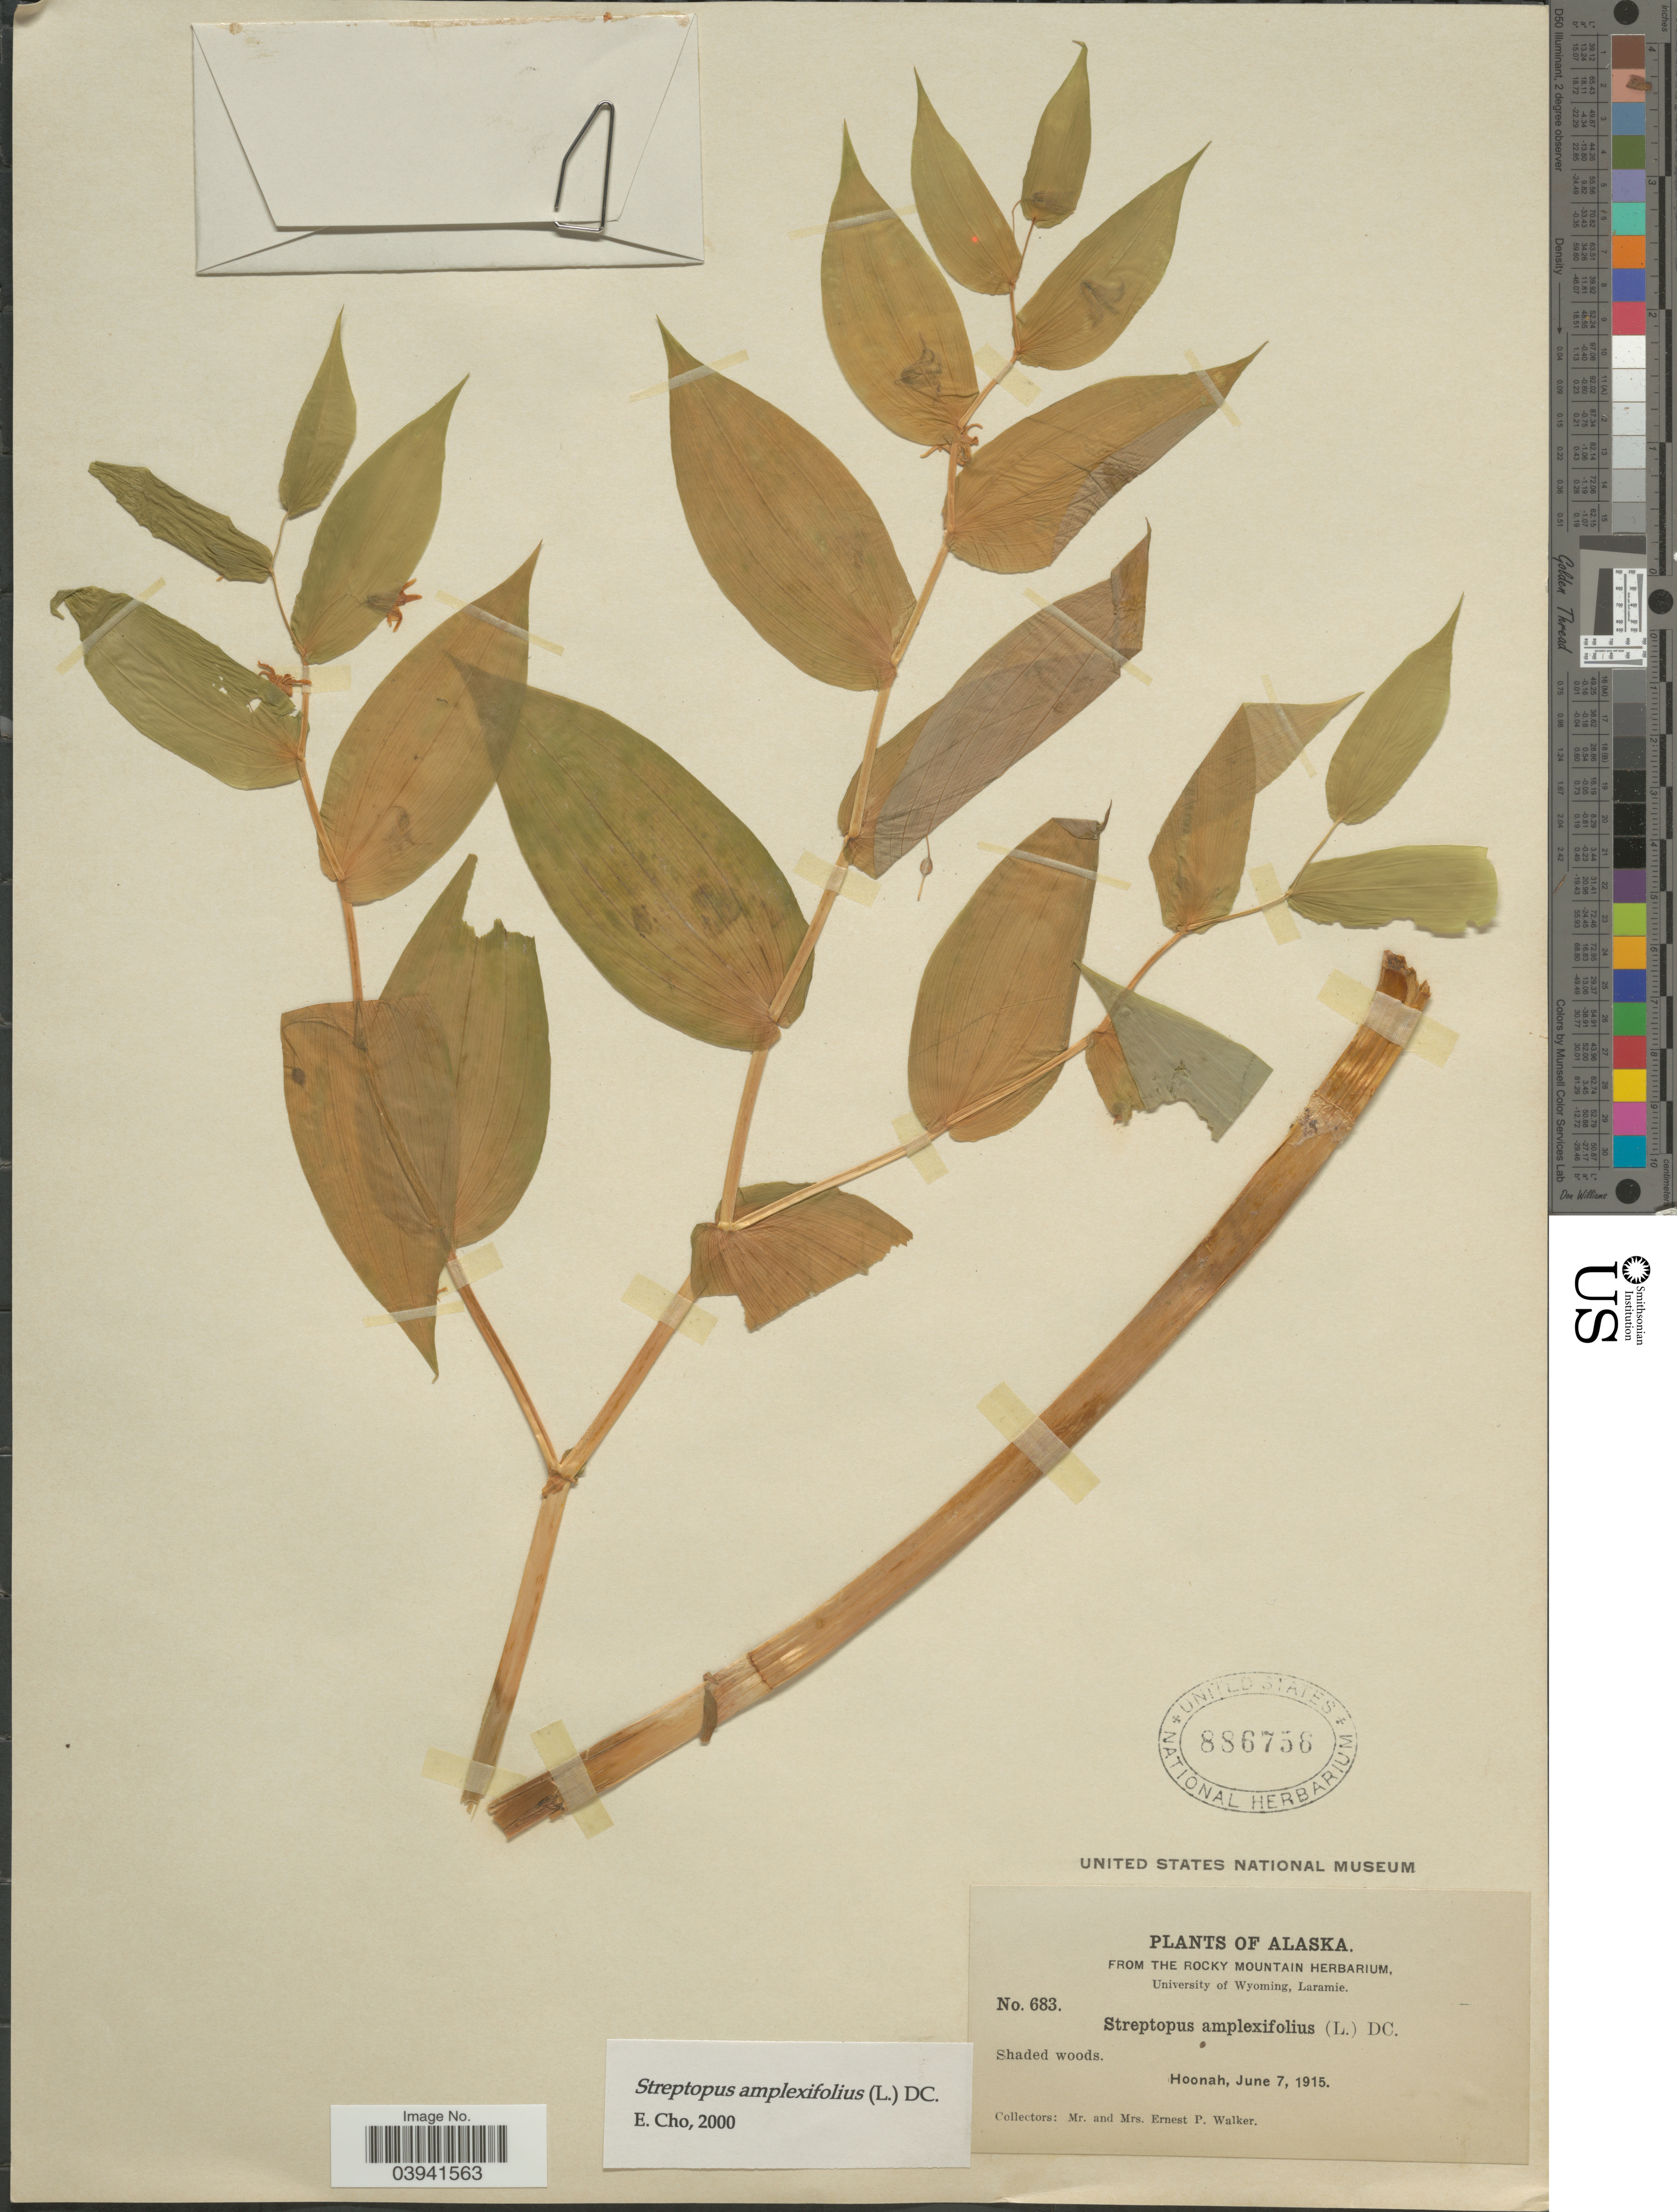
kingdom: Plantae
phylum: Tracheophyta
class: Liliopsida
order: Liliales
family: Liliaceae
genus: Streptopus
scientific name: Streptopus amplexifolius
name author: (L.) DC.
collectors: E. P. Walker & E. Walker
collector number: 683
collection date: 1915-06-07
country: United States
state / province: Alaska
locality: Hoonah.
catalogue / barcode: US 886756